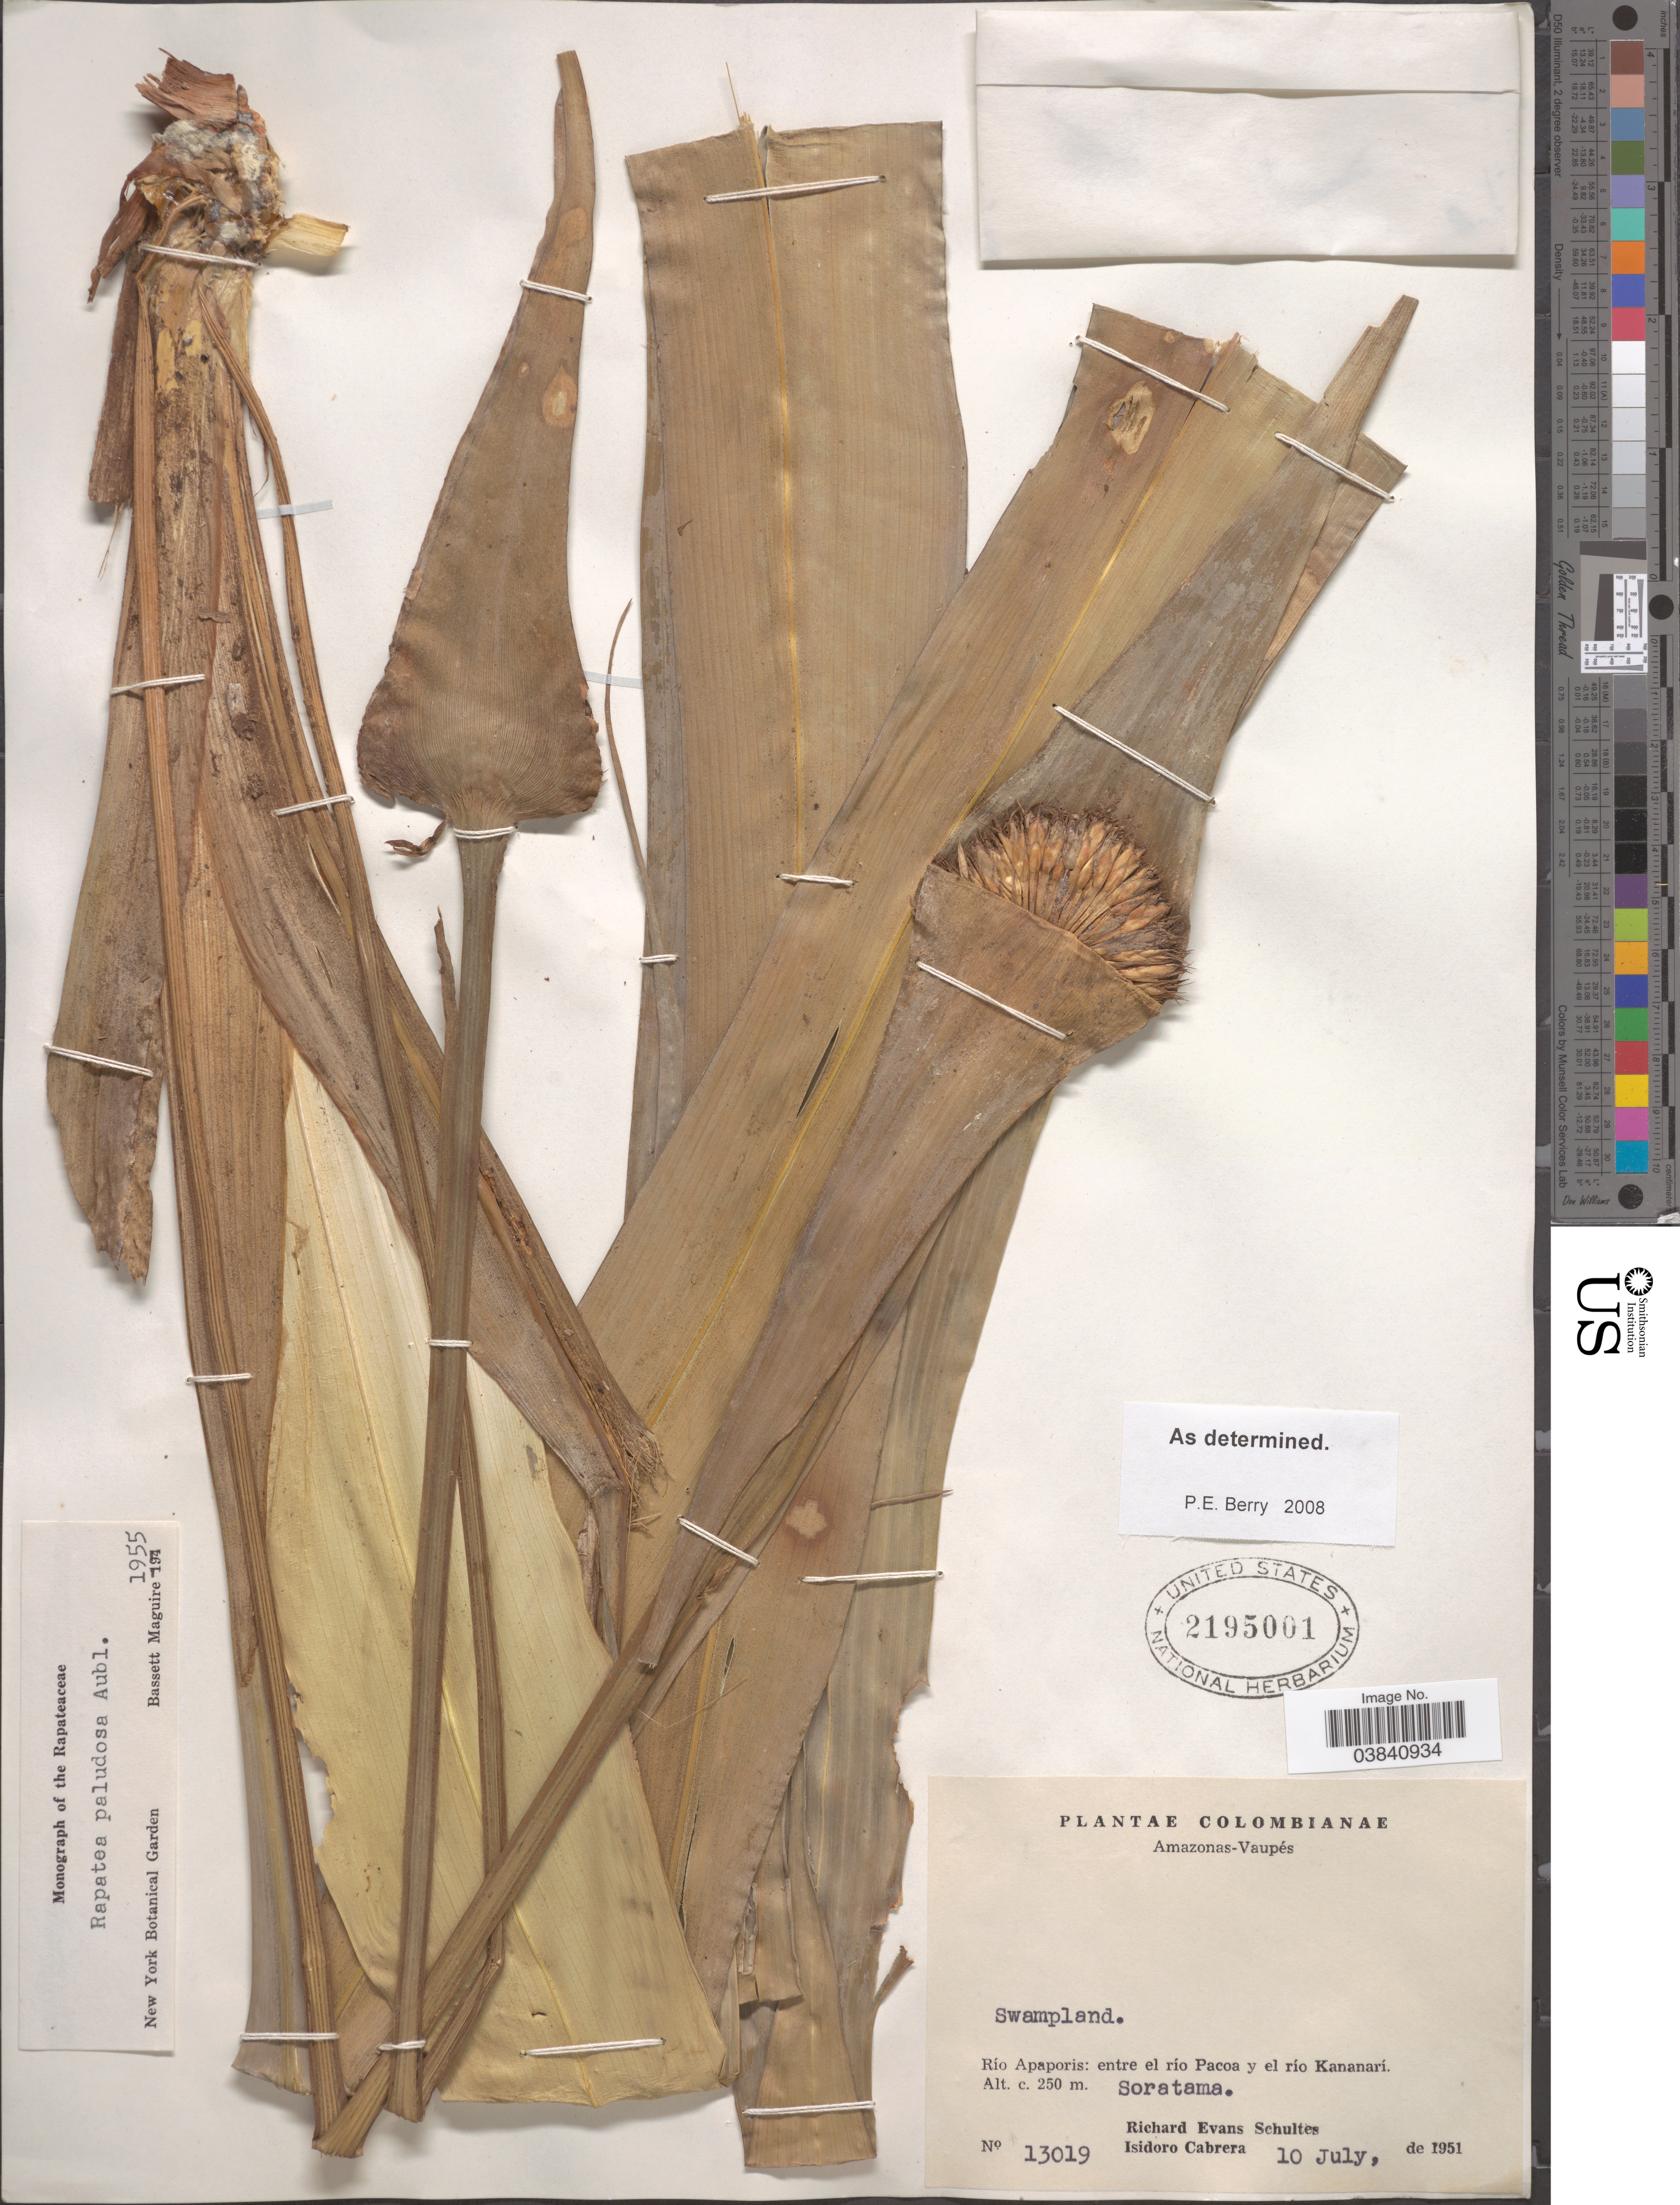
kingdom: Plantae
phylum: Tracheophyta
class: Liliopsida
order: Poales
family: Rapateaceae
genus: Rapatea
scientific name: Rapatea paludosa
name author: Aubl.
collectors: R. E. Schultes & I. Cabrera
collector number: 13019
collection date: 1951-07-10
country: Colombia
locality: Amazonas-Vaupés. Río Apaporis: entre el río Pacoa y el río Kananarí. Soratama.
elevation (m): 250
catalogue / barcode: US 2195001